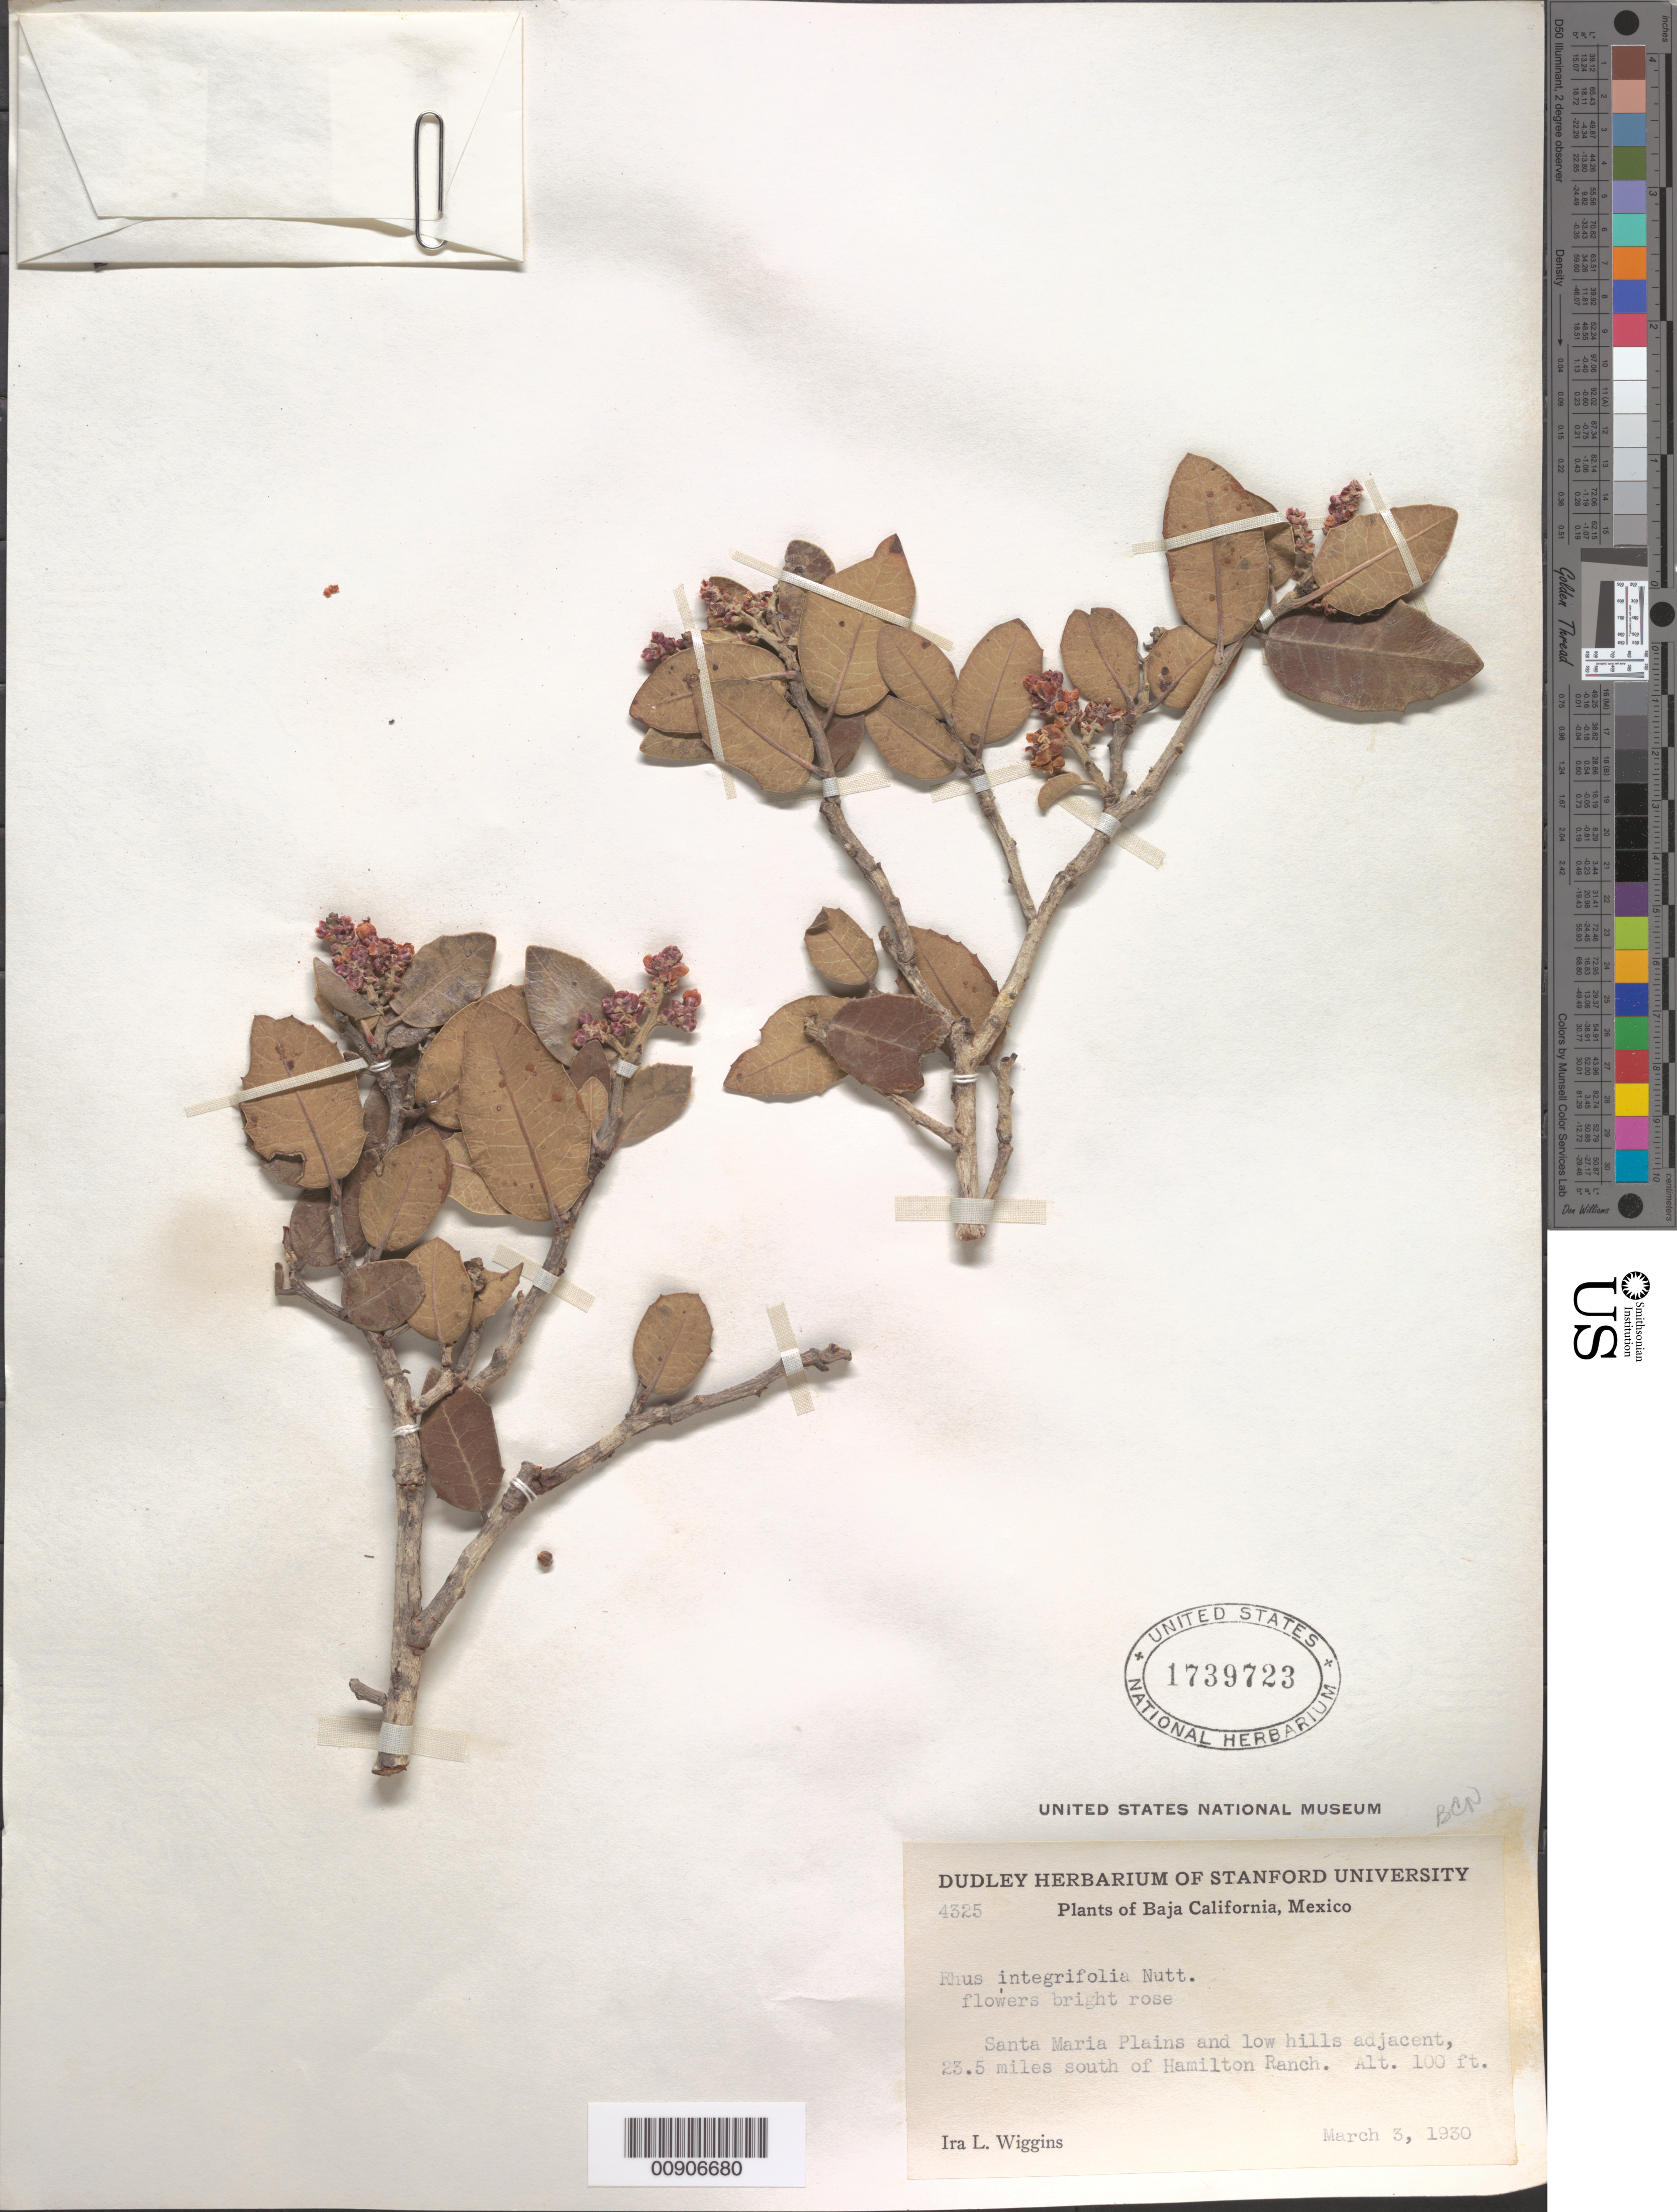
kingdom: Plantae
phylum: Tracheophyta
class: Magnoliopsida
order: Sapindales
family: Anacardiaceae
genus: Rhus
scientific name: Rhus integrifolia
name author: (Nutt.) Benth. & Hook. f. ex W.H. Brewer & S. Watson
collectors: I. L. Wiggins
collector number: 4325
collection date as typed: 03 Mar 1930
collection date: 1930-03-03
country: Mexico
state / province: Baja California Norte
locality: Santa Maria Plains and low hills adjacent, 23.5 miles south of Hamilton Ranch.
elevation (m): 30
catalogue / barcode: US 1739723